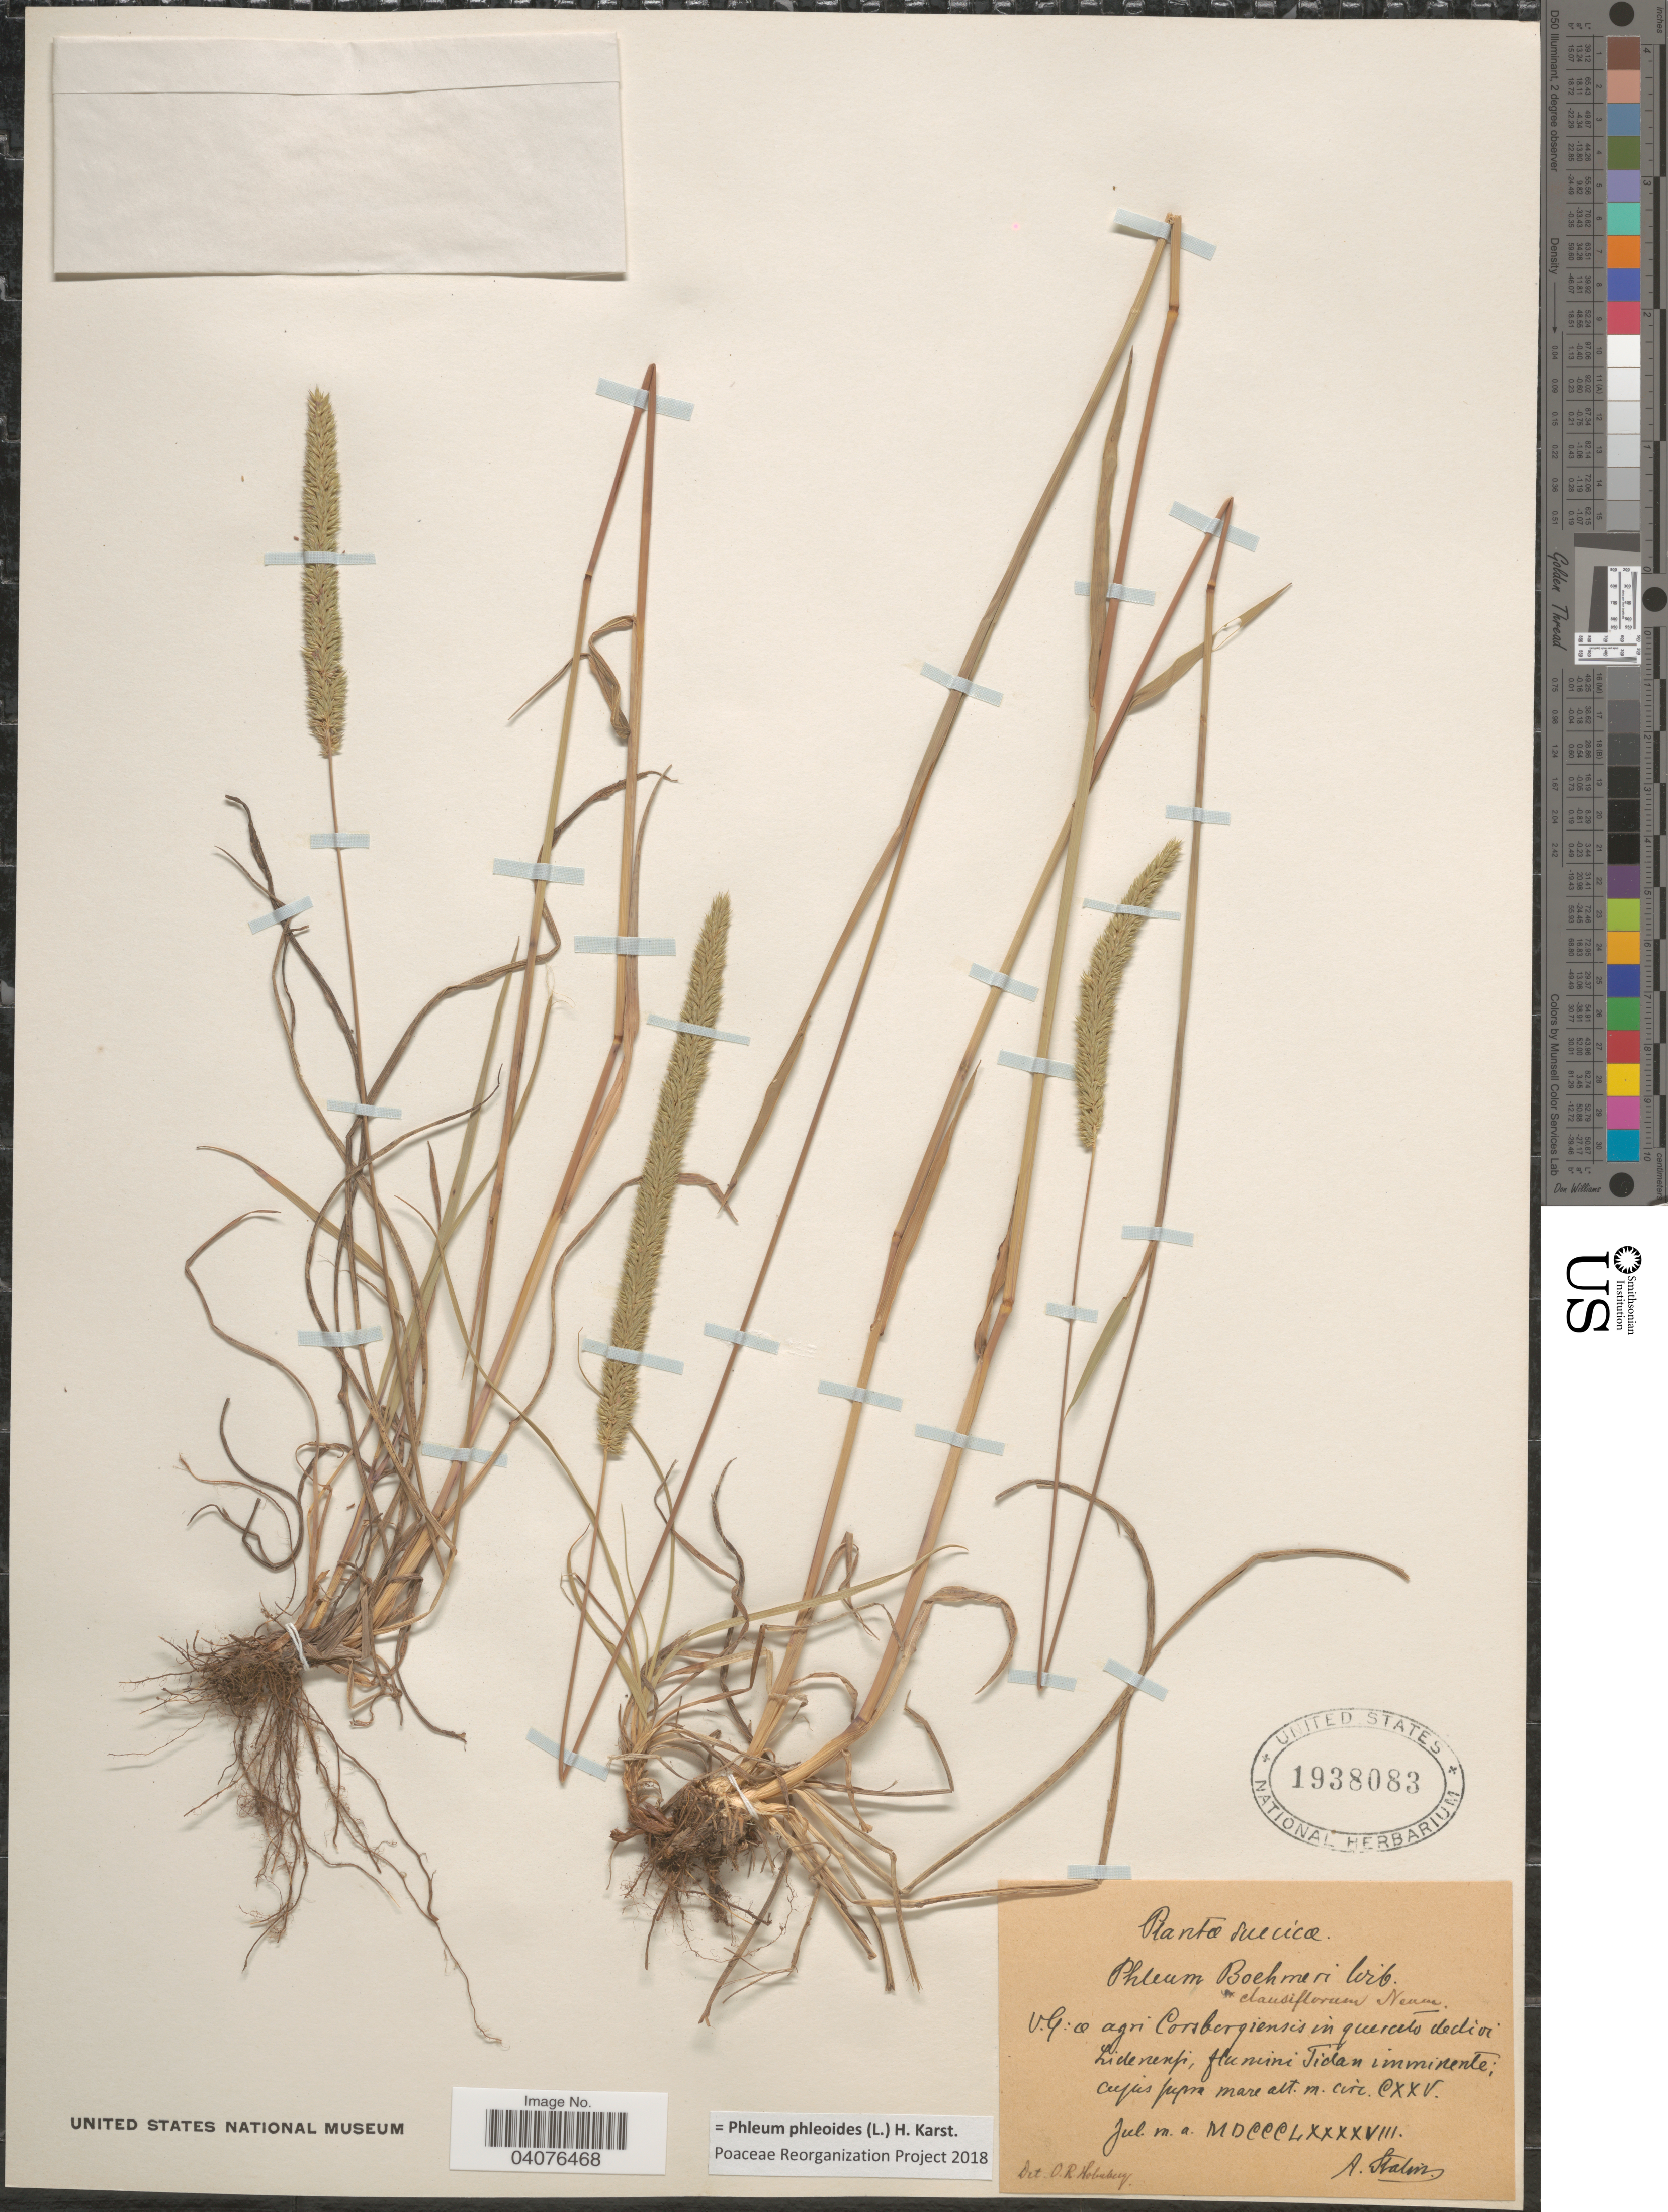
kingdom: Plantae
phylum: Tracheophyta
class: Liliopsida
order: Poales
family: Poaceae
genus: Phleum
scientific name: Phleum phleoides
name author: (L.) H. Karst.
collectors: A. Stalin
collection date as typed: CXXV. Jul. m.a. MDCCCLXXXXVIII?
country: Sweden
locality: Suecica. V.G.: a agri Corsbergiensis in querceto dedior Lidenenfi [interpreted], flumini Tidan imminente.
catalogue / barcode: US 1938083